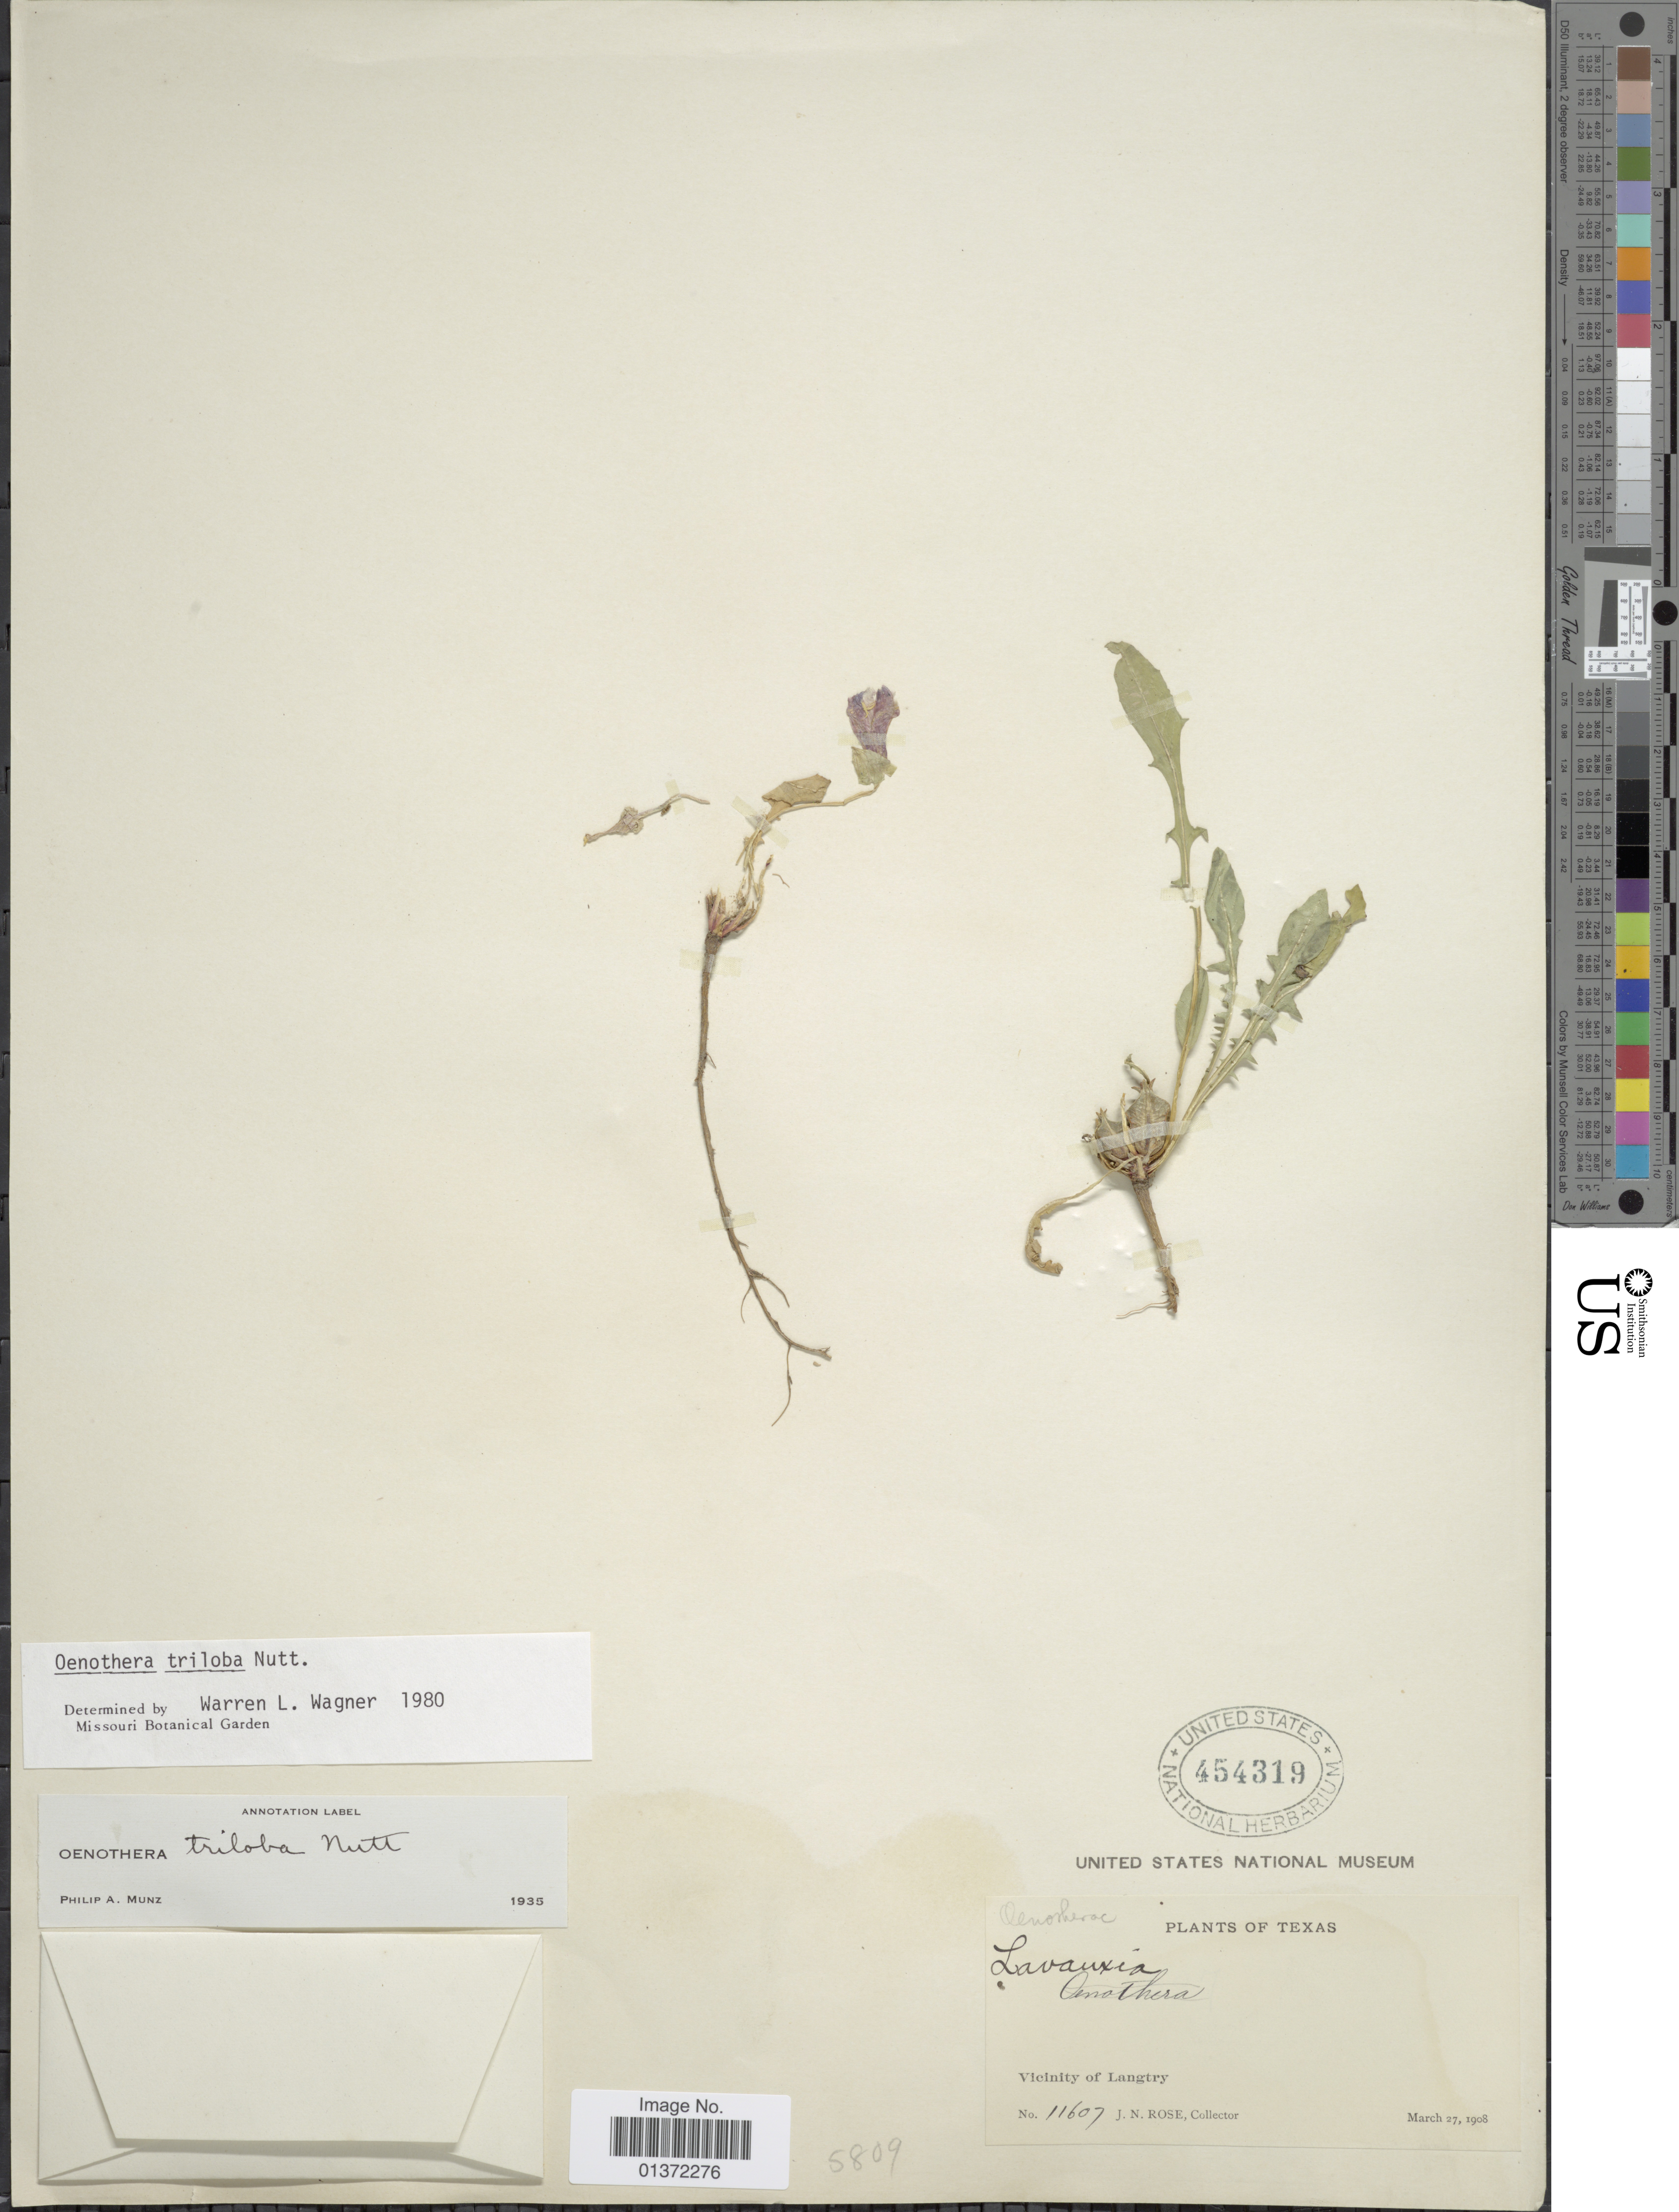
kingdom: Plantae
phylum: Tracheophyta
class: Magnoliopsida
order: Myrtales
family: Onagraceae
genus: Oenothera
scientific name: Oenothera triloba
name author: Nutt.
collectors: J. N. Rose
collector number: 11607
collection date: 1908-03-27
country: United States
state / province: Texas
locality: Vicinity of Langtry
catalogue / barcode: US 454319